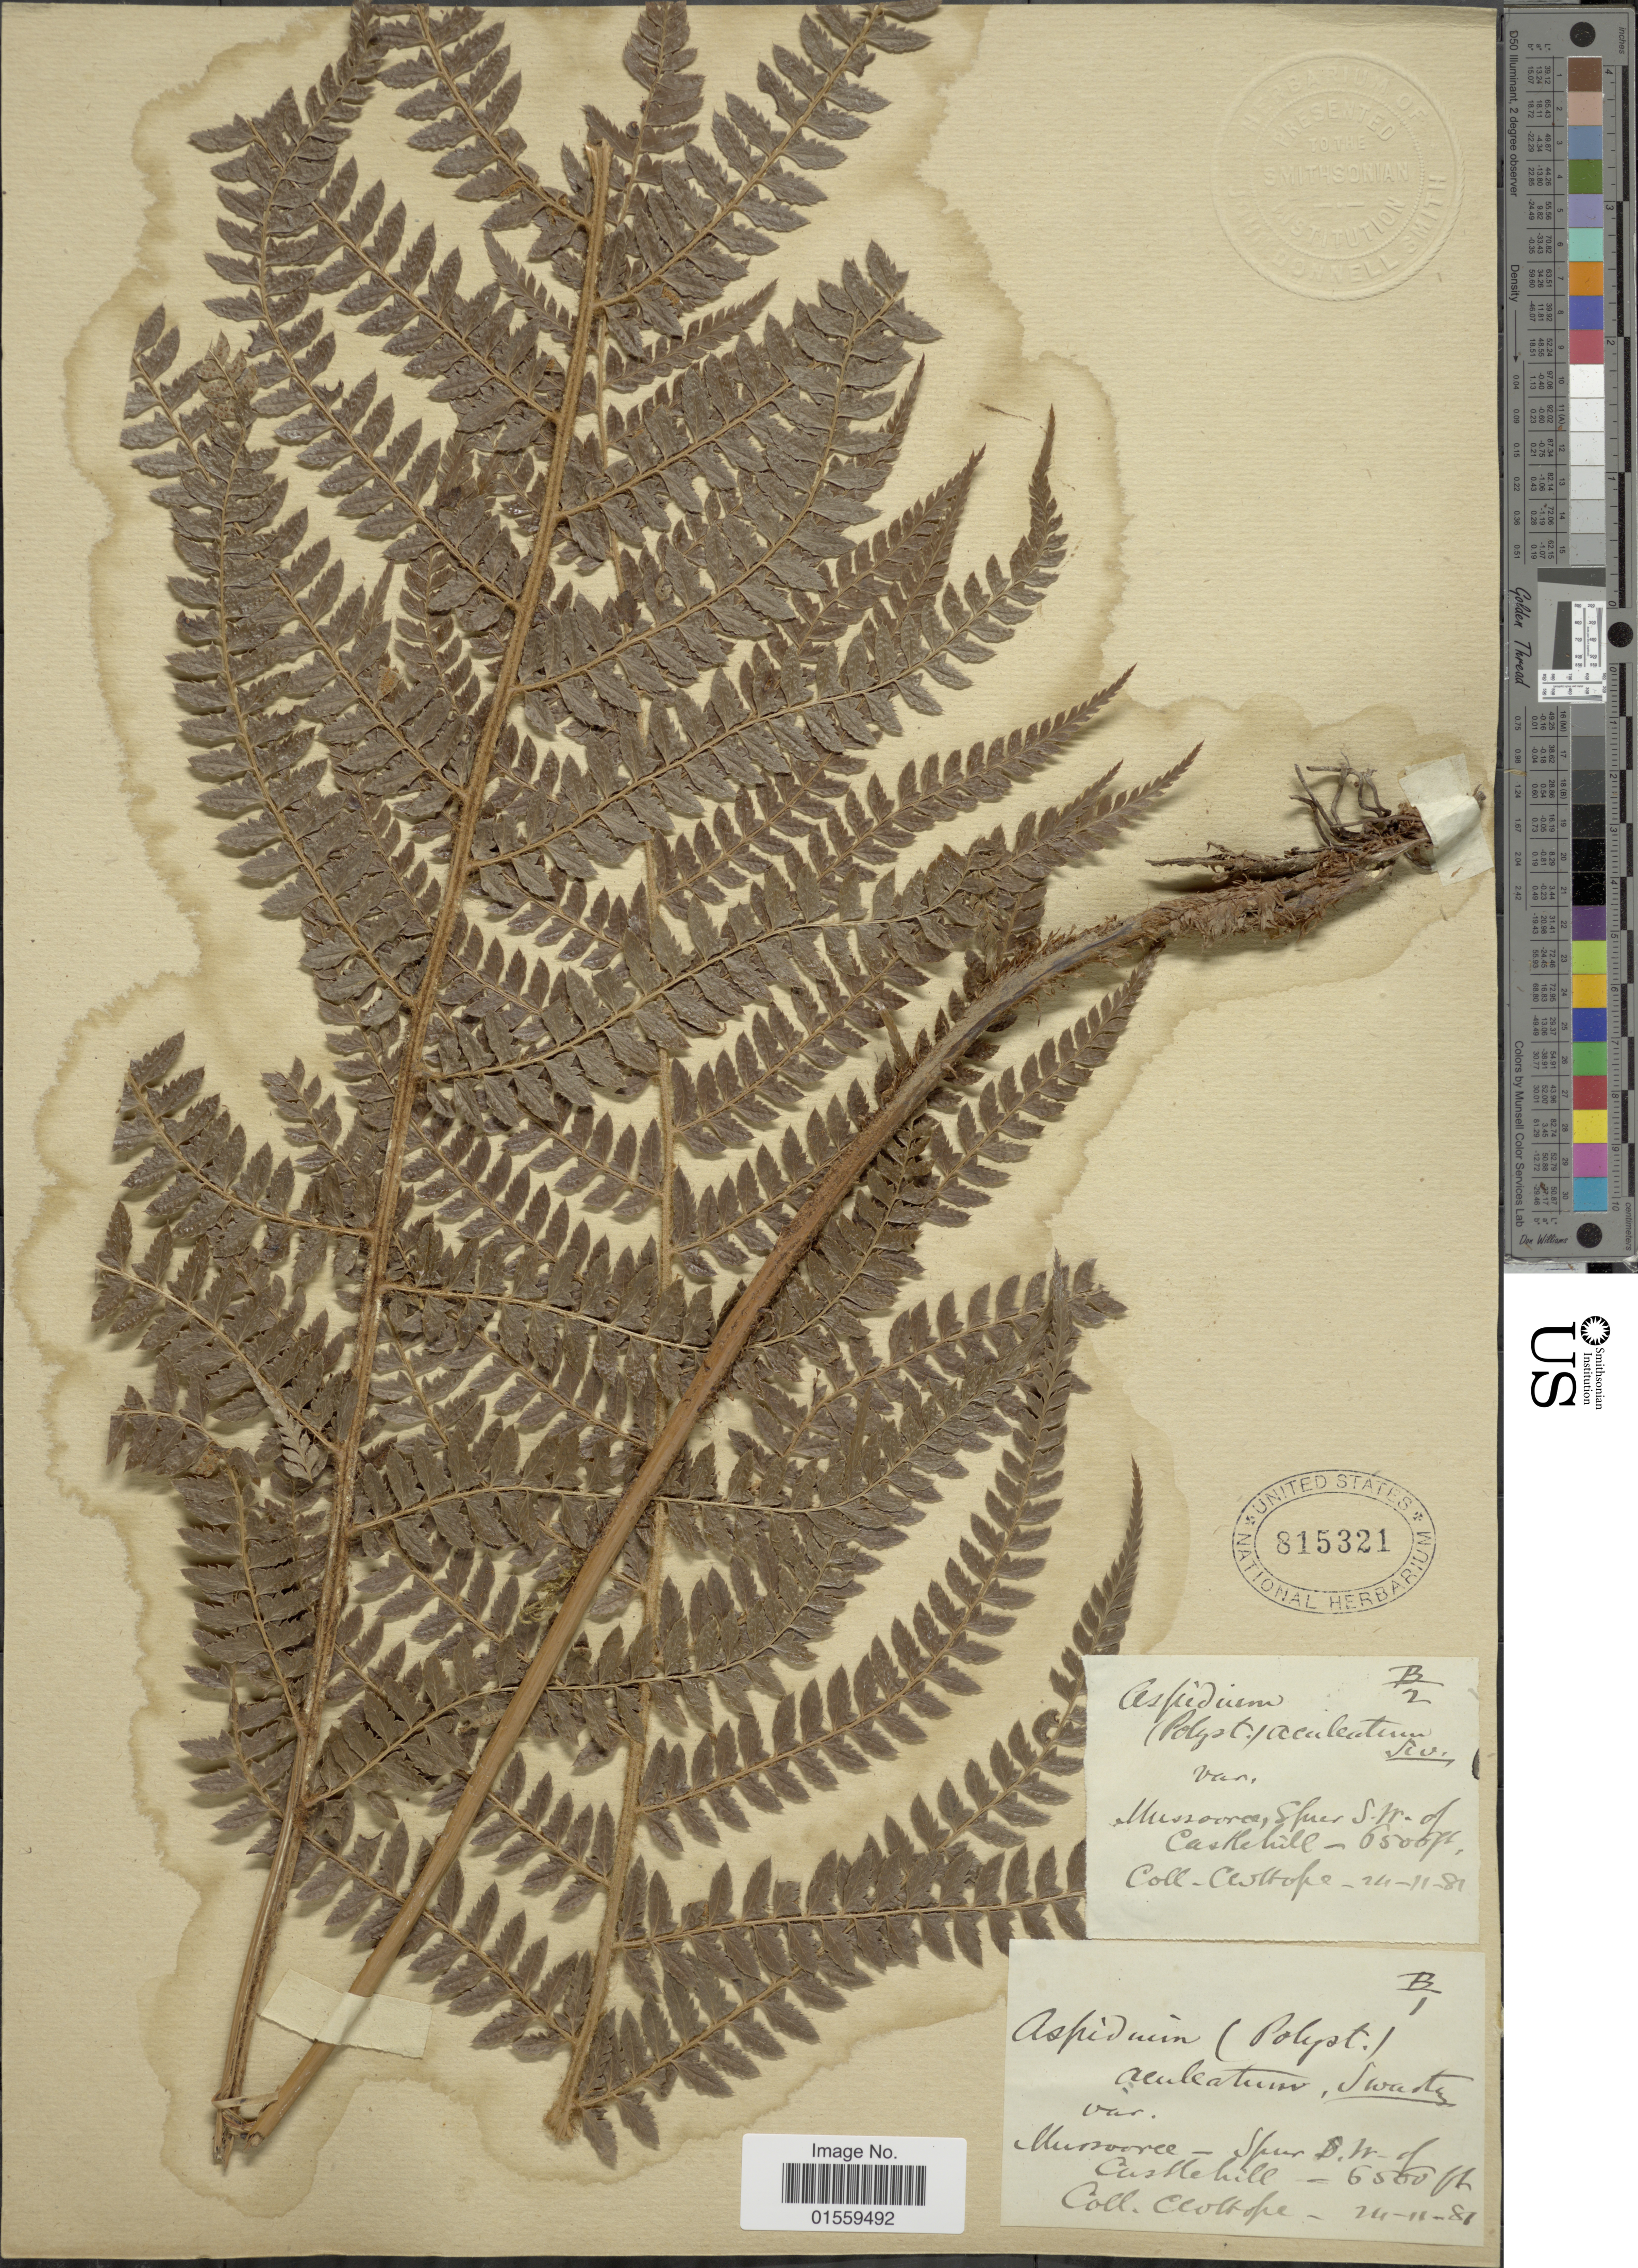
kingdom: Plantae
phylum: Tracheophyta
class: Polypodiopsida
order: Polypodiales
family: Dryopteridaceae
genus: Polystichum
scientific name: Polystichum setiferum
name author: (Forssk.) Moore ex Woynar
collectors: C. W. Hope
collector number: B1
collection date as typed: Transcribed d/m/y: 24/11/81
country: India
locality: Mussoorie- Spur S. W- of Castlehill.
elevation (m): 1981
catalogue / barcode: US 815321